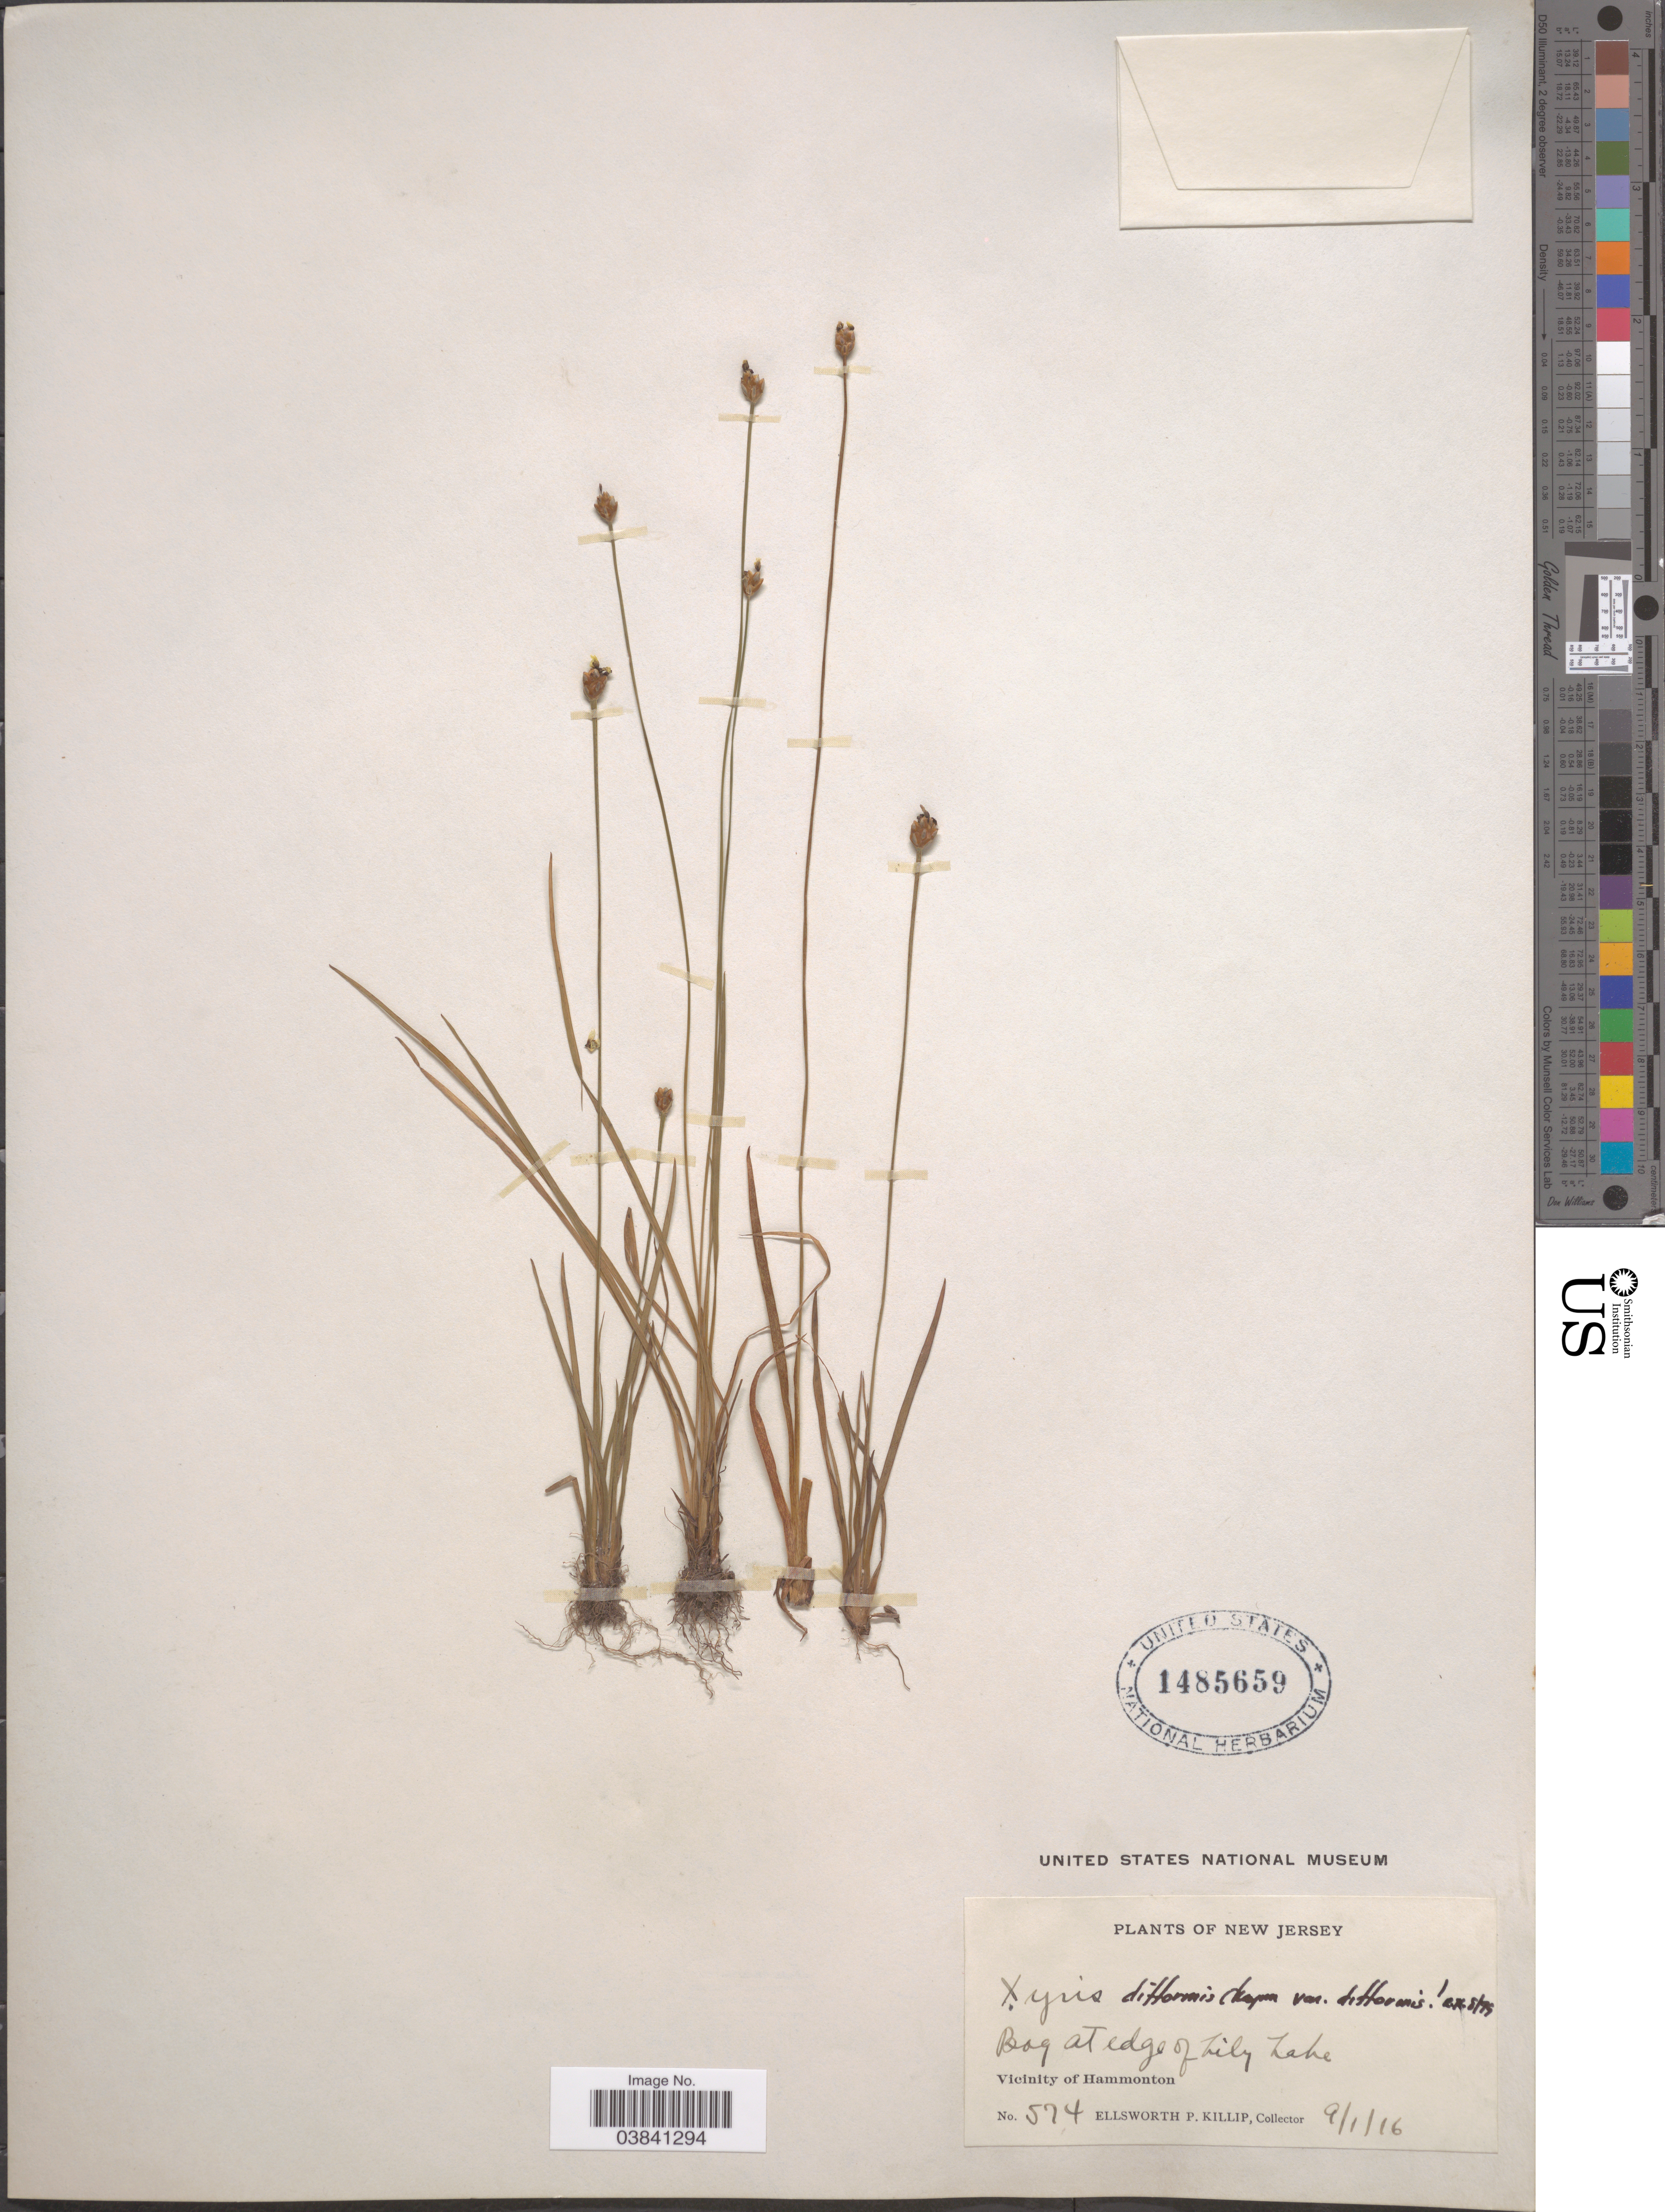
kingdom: Plantae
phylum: Tracheophyta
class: Liliopsida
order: Poales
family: Xyridaceae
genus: Xyris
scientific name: Xyris difformis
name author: Chapm.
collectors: E. P. Killip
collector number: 574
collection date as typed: Transcribed d/m/y: 1/9/16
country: United States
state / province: New Jersey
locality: Bog at edge of Lily Lake, Vicinity of Hammonton.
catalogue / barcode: US 1485659